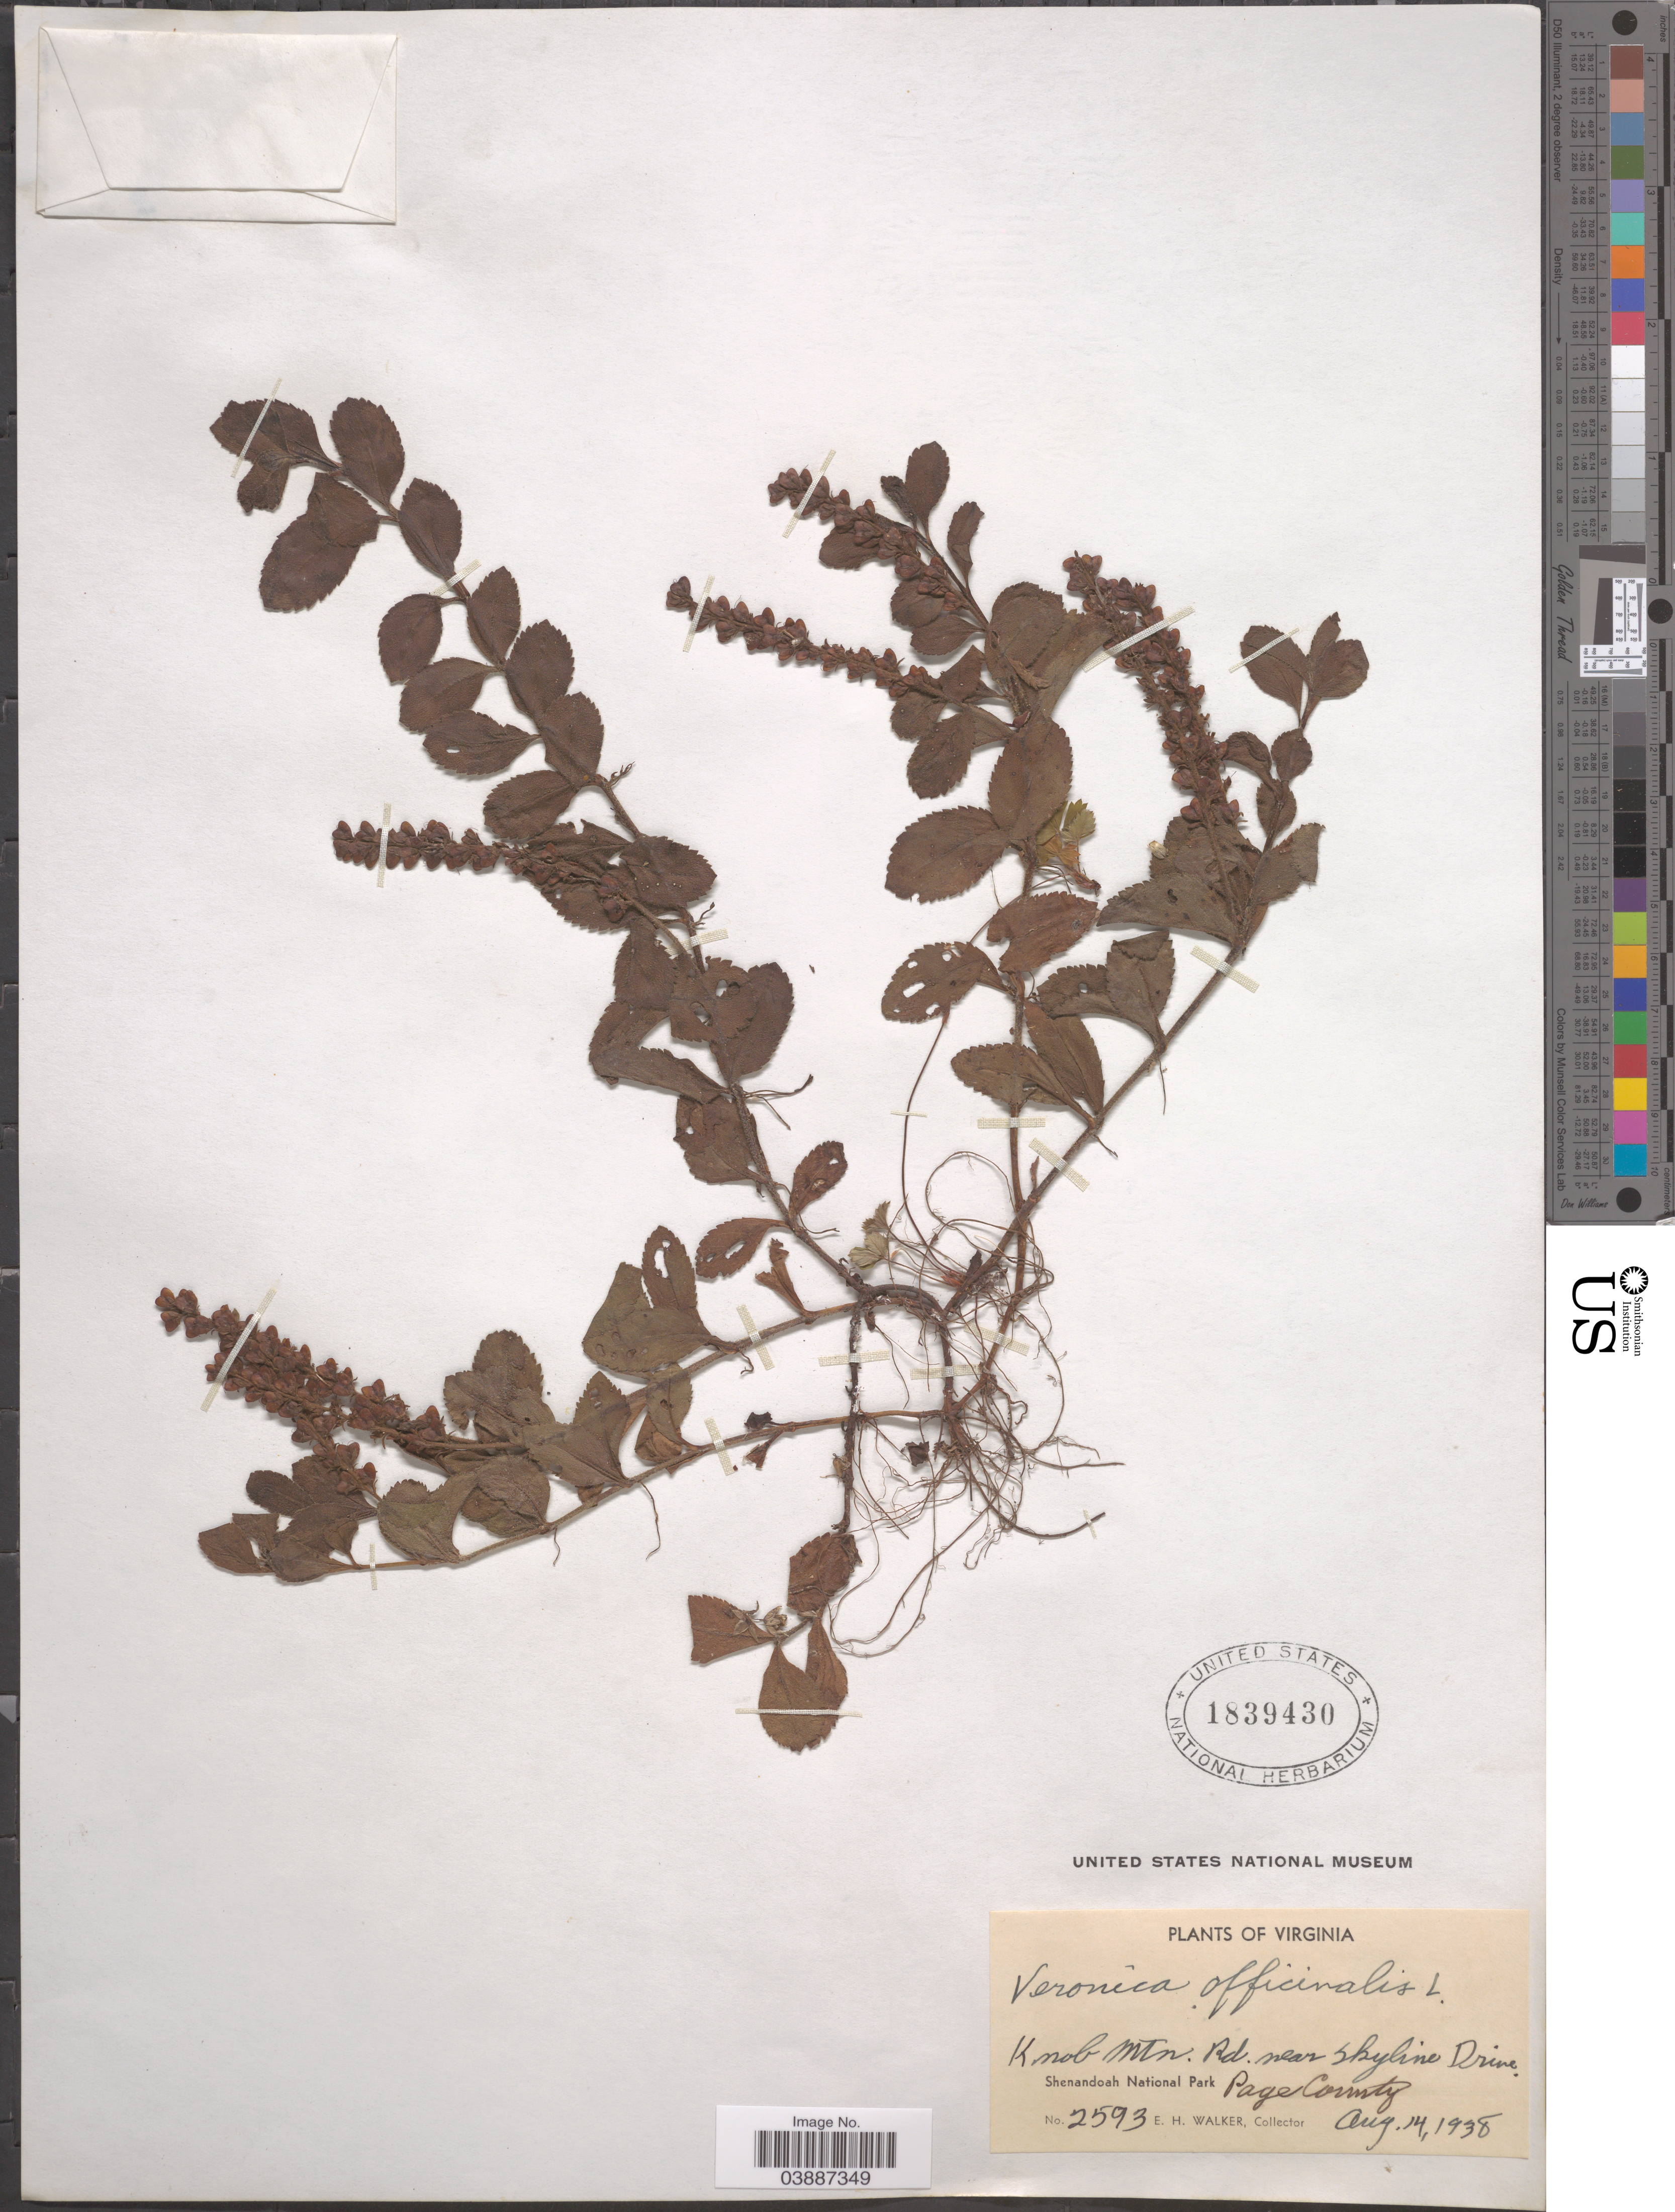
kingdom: Plantae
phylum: Tracheophyta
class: Magnoliopsida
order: Lamiales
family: Plantaginaceae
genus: Veronica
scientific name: Veronica officinalis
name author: L.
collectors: E. H. Walker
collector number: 2593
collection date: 1938-08-14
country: United States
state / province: Virginia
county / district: Page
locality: Knob Mtn. Rd. near Skyline Drive. Shenandoah National Park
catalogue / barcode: US 1839430